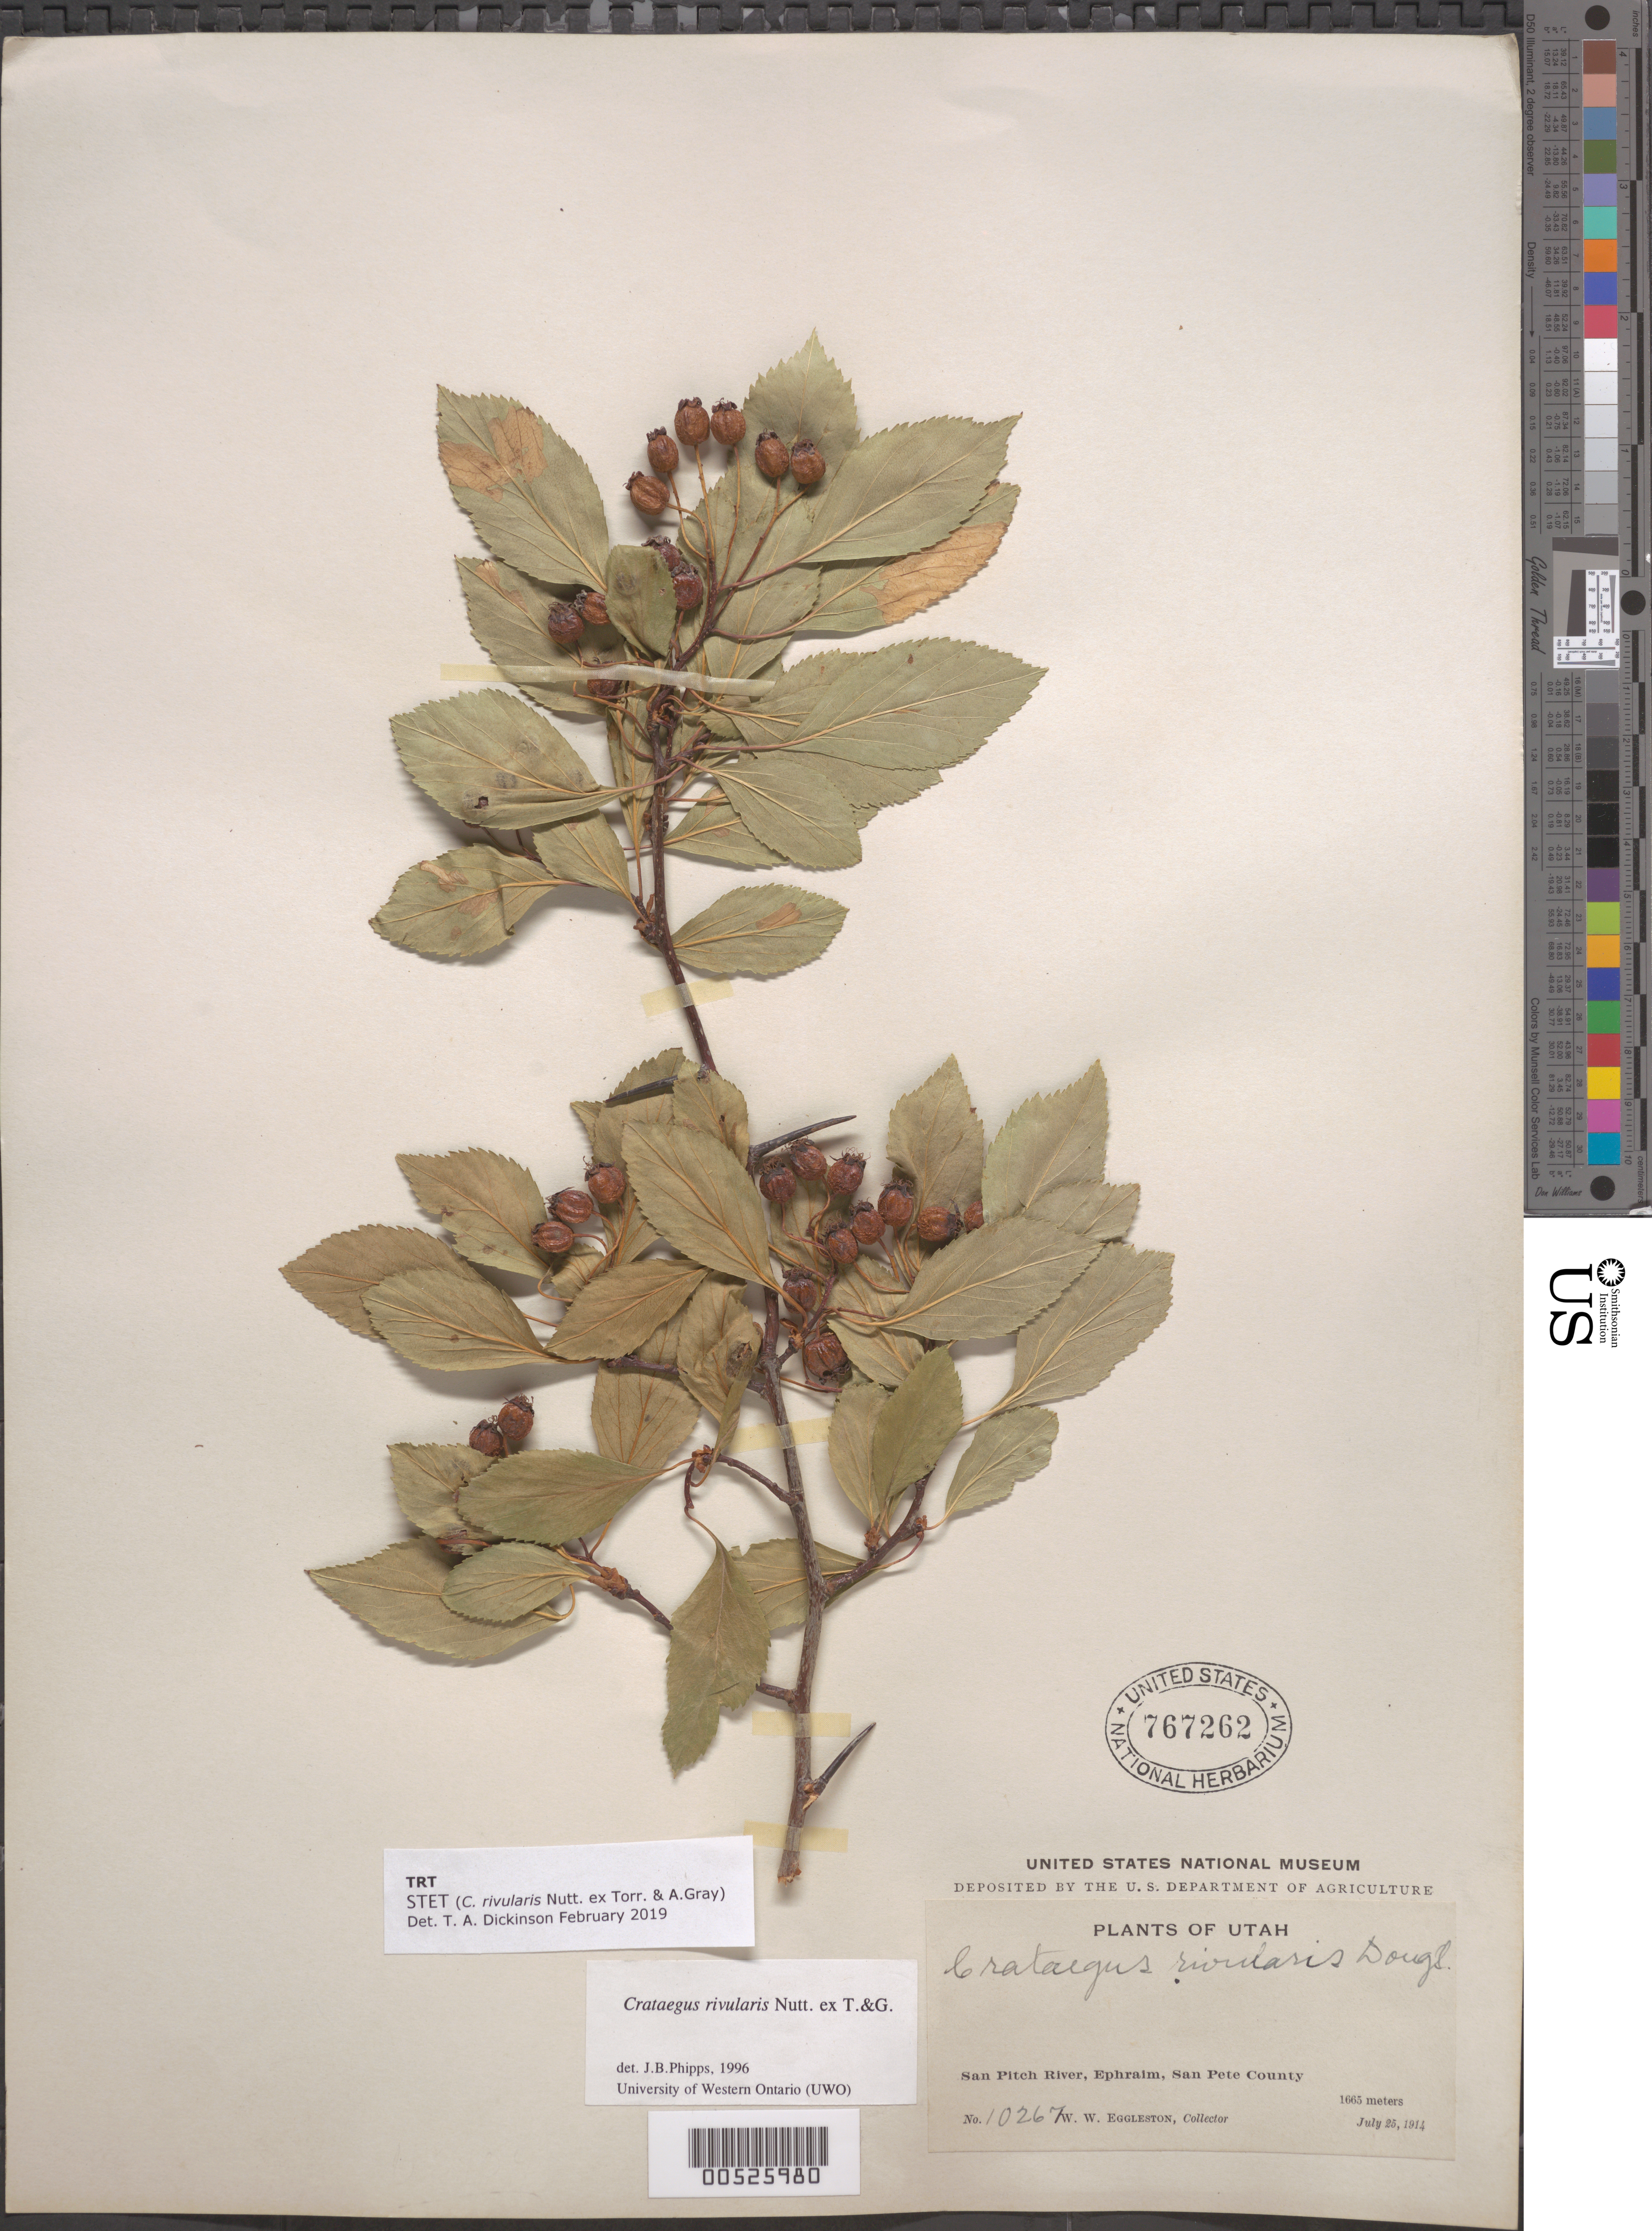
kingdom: Plantae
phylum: Tracheophyta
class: Magnoliopsida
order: Rosales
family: Rosaceae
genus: Crataegus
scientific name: Crataegus rivularis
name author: Nutt.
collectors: W. W. Eggleston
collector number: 10267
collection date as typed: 25 Jul 1914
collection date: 1914-07-25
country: United States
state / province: Utah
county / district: Sanpete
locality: San Pitch River, Ephraim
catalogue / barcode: US 767262